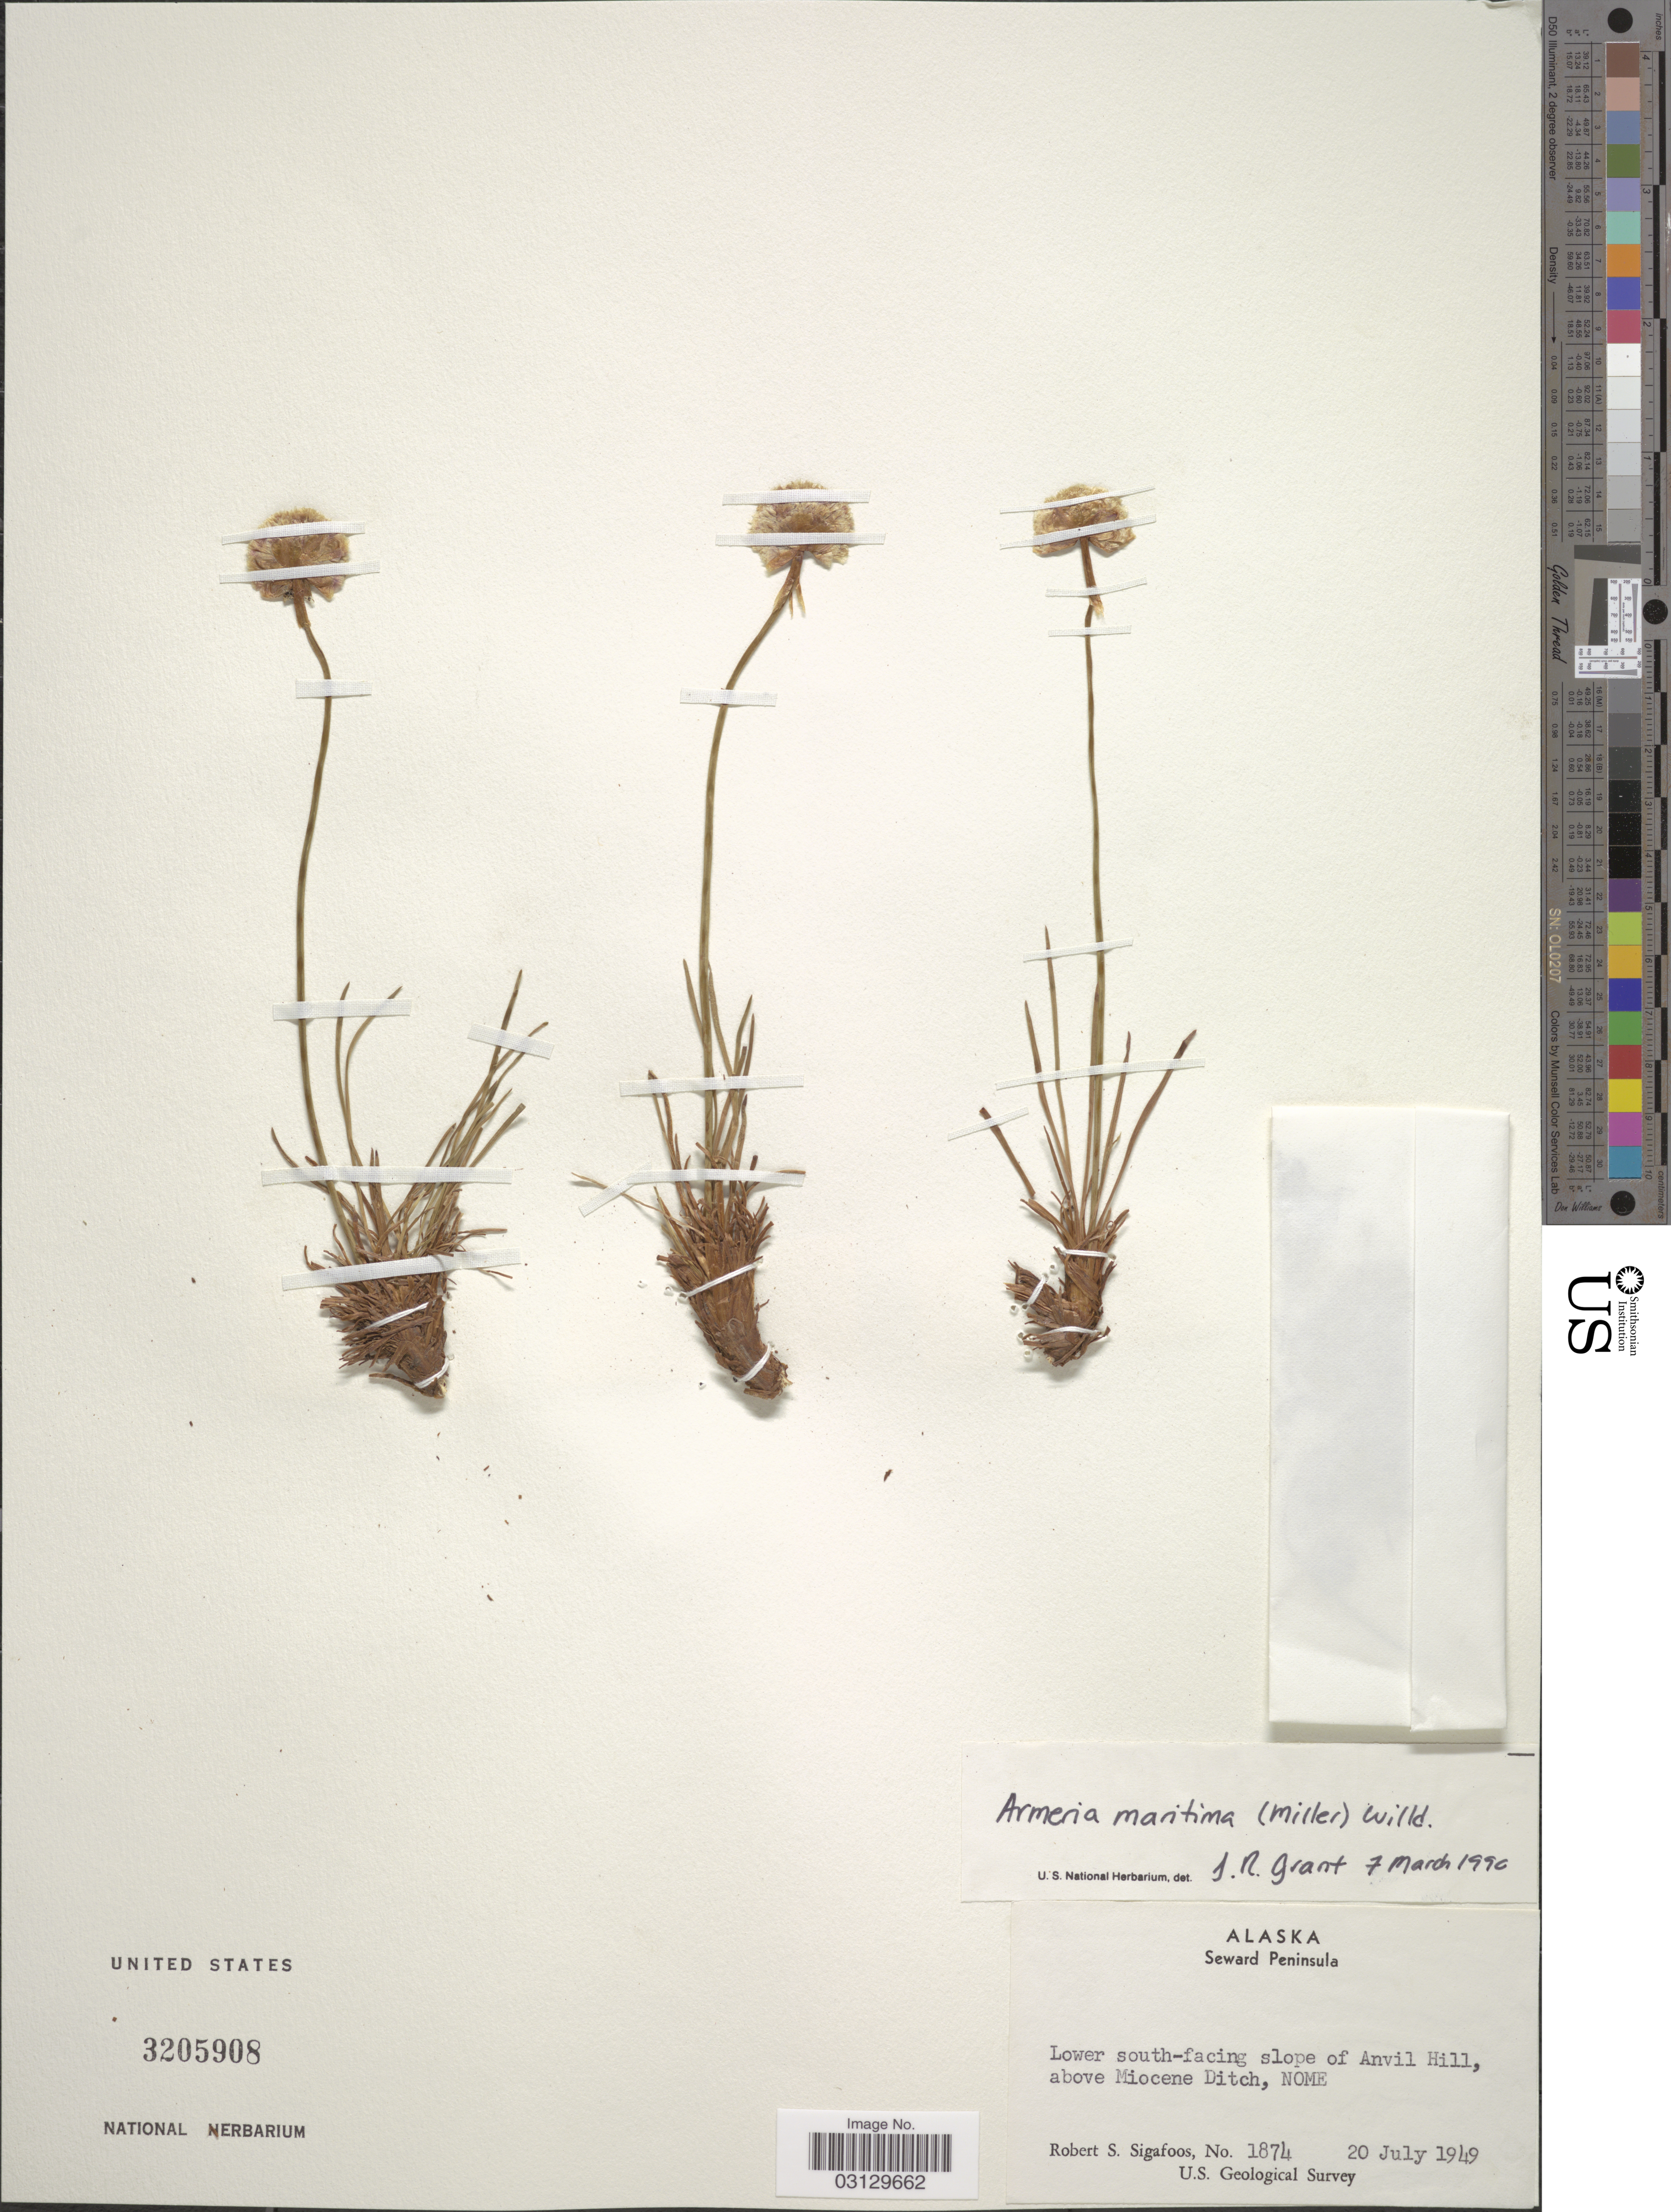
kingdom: Plantae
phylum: Tracheophyta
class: Magnoliopsida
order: Caryophyllales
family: Plumbaginaceae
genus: Armeria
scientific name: Armeria maritima subsp. sibirica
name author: (Turcz. ex Boiss.) Nyman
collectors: R. Sigafoos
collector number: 1874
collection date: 1949-07-20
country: United States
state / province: Alaska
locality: Seward Peninsula. Lower south-facing slope of Anvil Hill, above Miocene Ditch, Nome.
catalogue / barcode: US 3205908